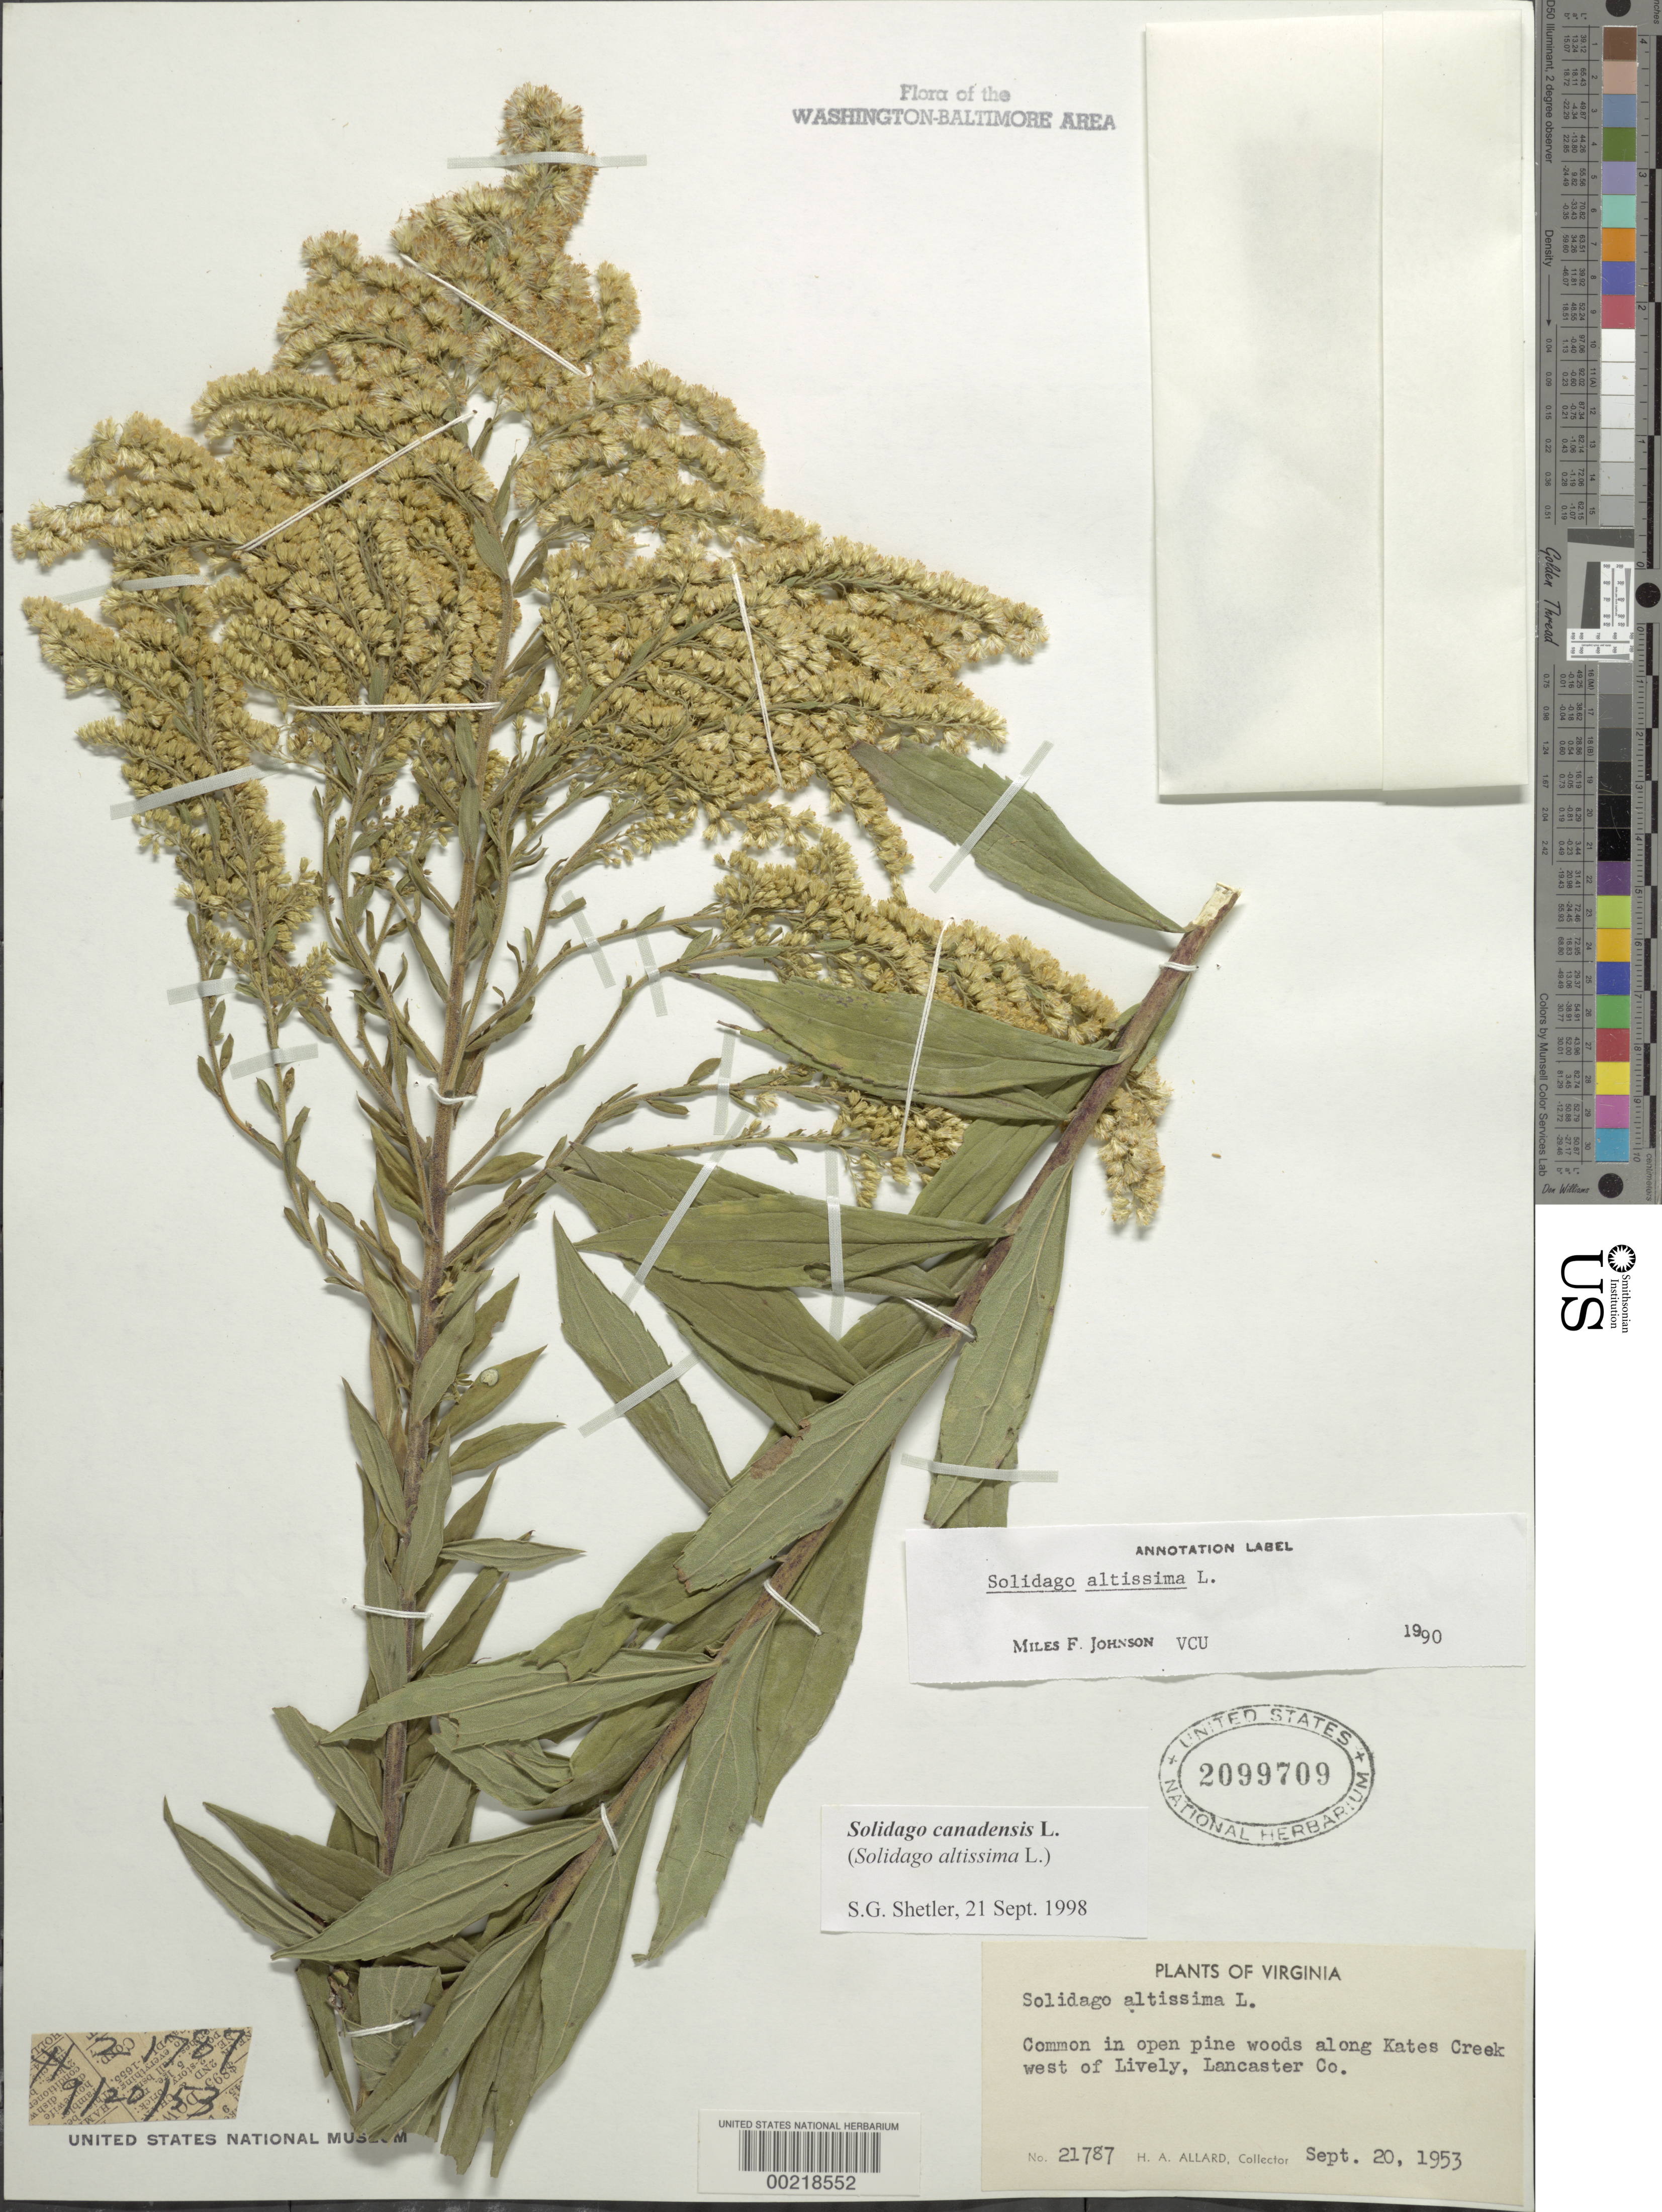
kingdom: Plantae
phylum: Tracheophyta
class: Magnoliopsida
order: Asterales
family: Asteraceae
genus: Solidago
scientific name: Solidago canadensis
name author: L.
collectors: H. A. Allard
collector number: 21787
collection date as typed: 20 Sep 1953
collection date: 1953-09-20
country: United States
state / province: Virginia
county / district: Lancaster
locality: Kates Creek west of Lively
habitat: Open pine woods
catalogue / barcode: US 2099709